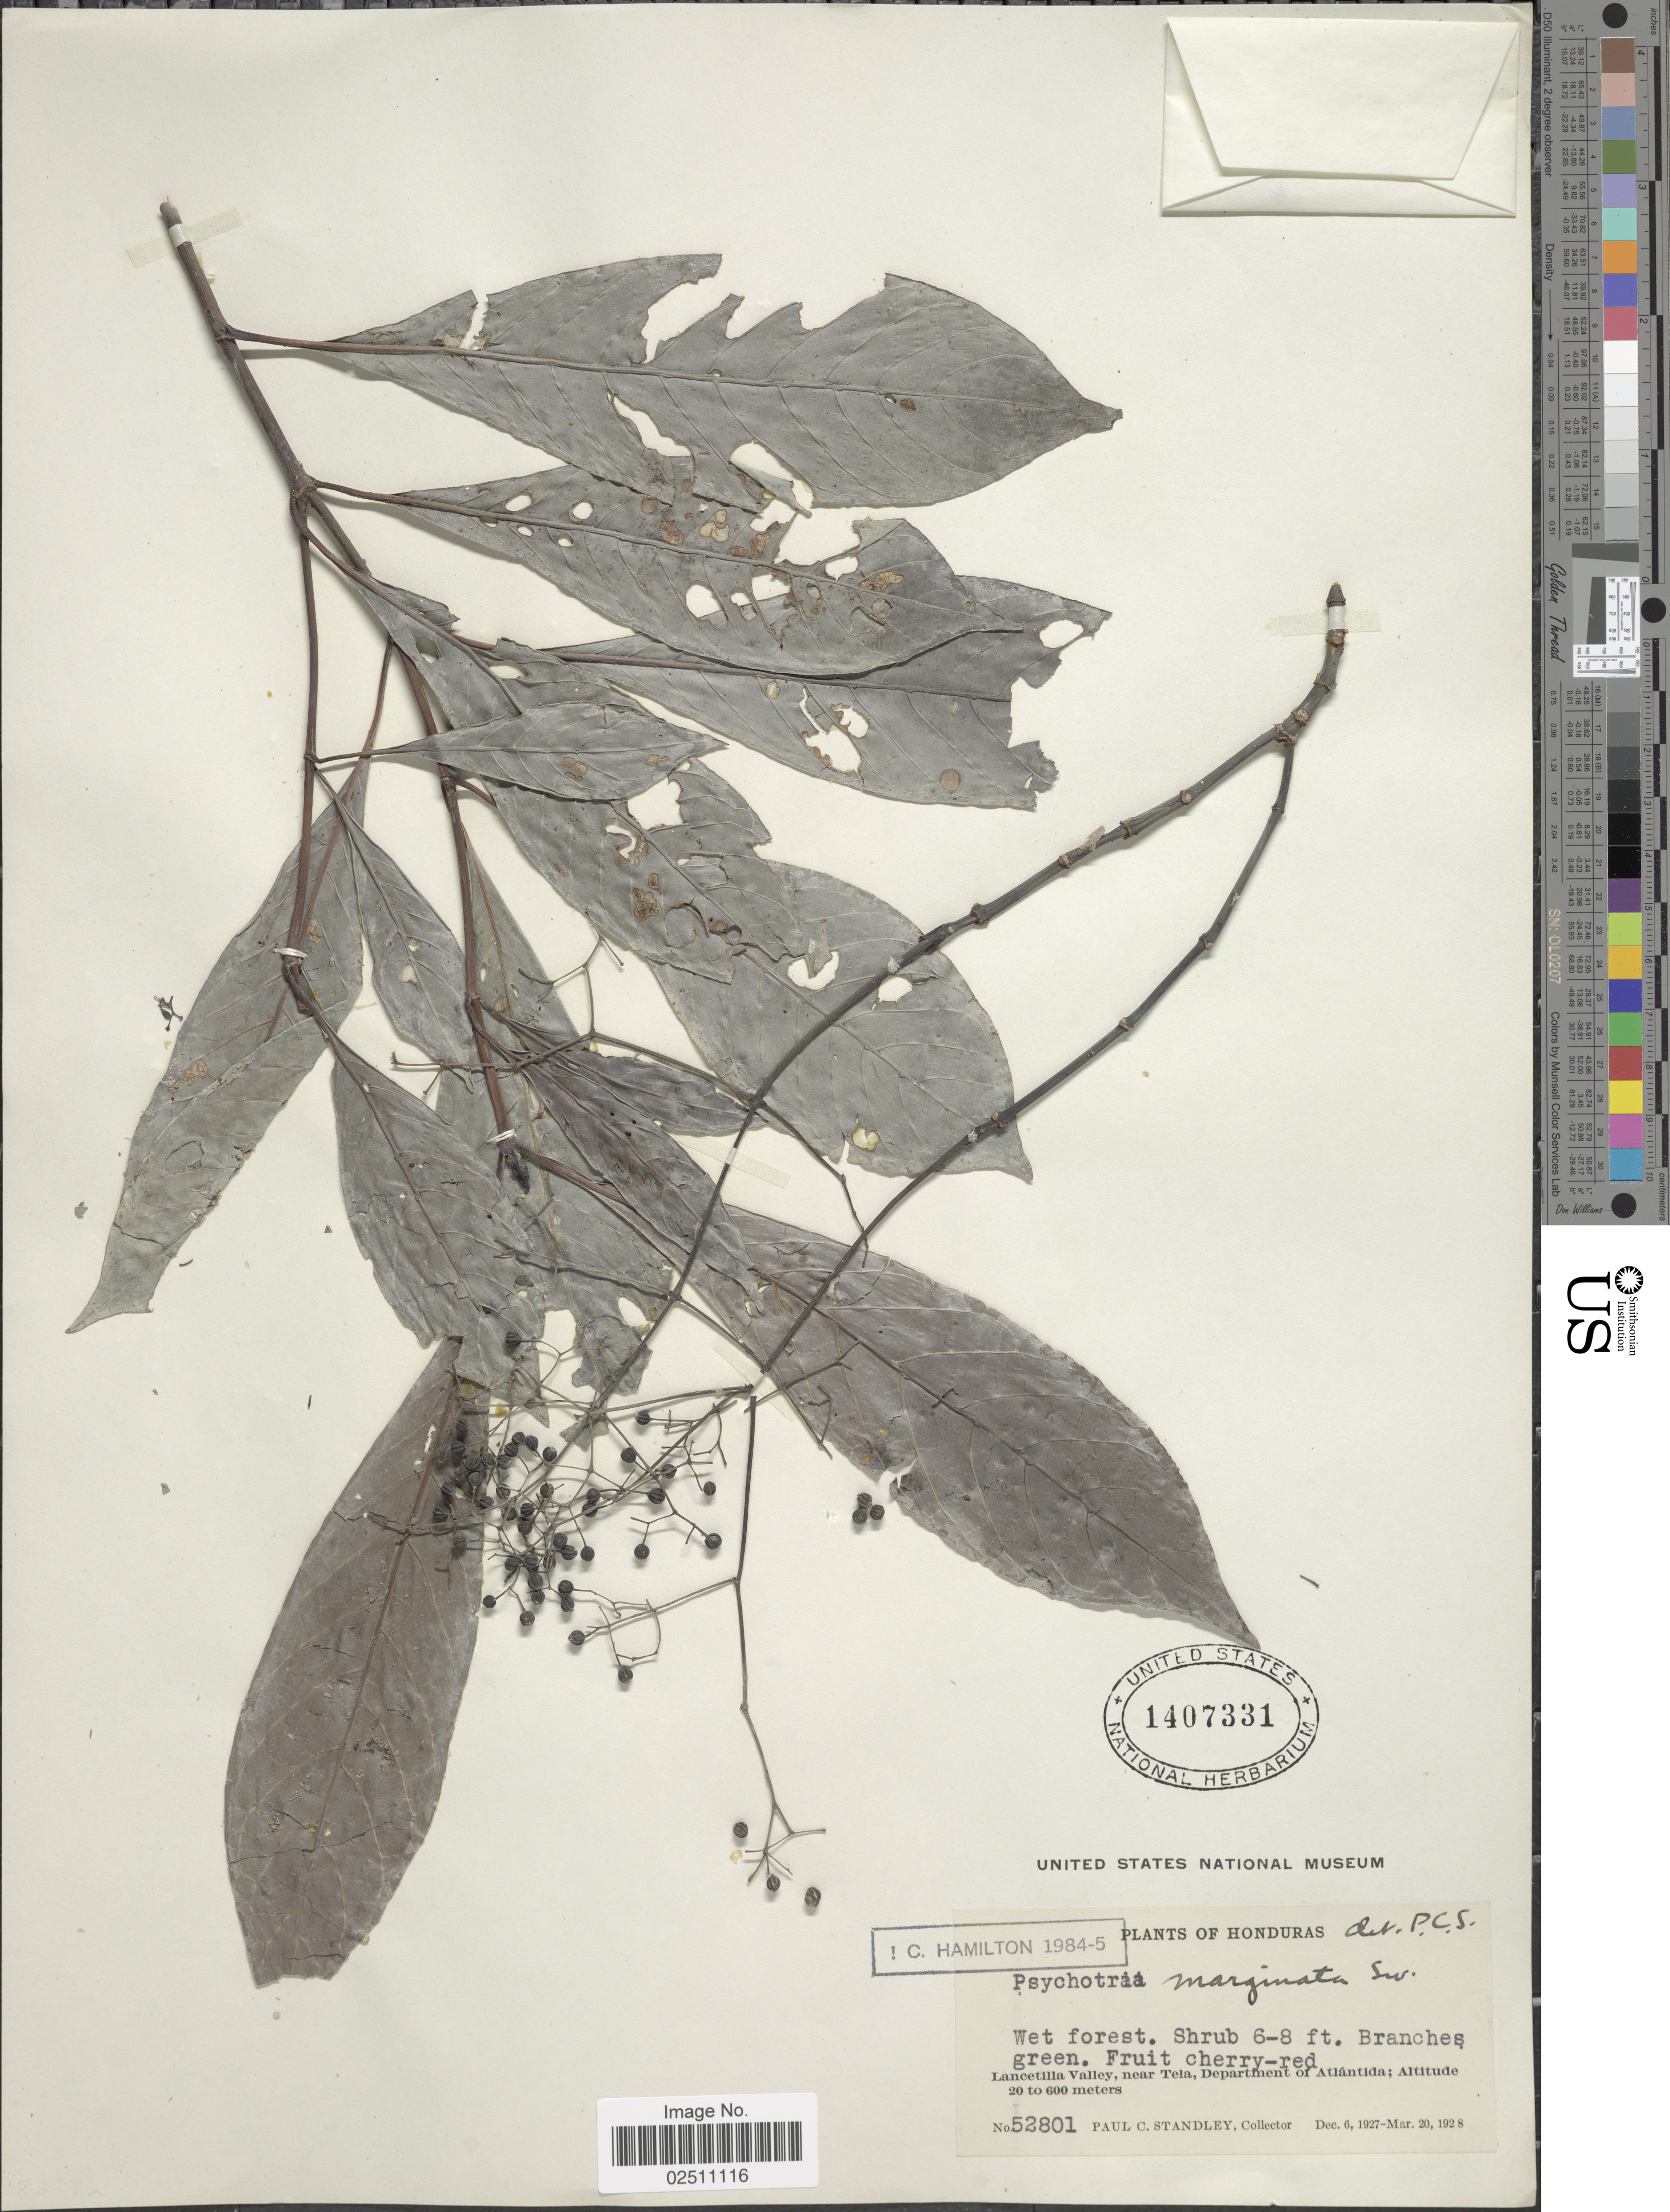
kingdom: Plantae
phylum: Tracheophyta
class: Magnoliopsida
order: Gentianales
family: Rubiaceae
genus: Psychotria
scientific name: Psychotria marginata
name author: Sw.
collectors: P. C. Standley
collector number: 52801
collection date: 1927-12-06/1928-03-20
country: Honduras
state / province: Atlántida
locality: Lancetilla Valley, near Tela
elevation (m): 20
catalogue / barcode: US 1407331